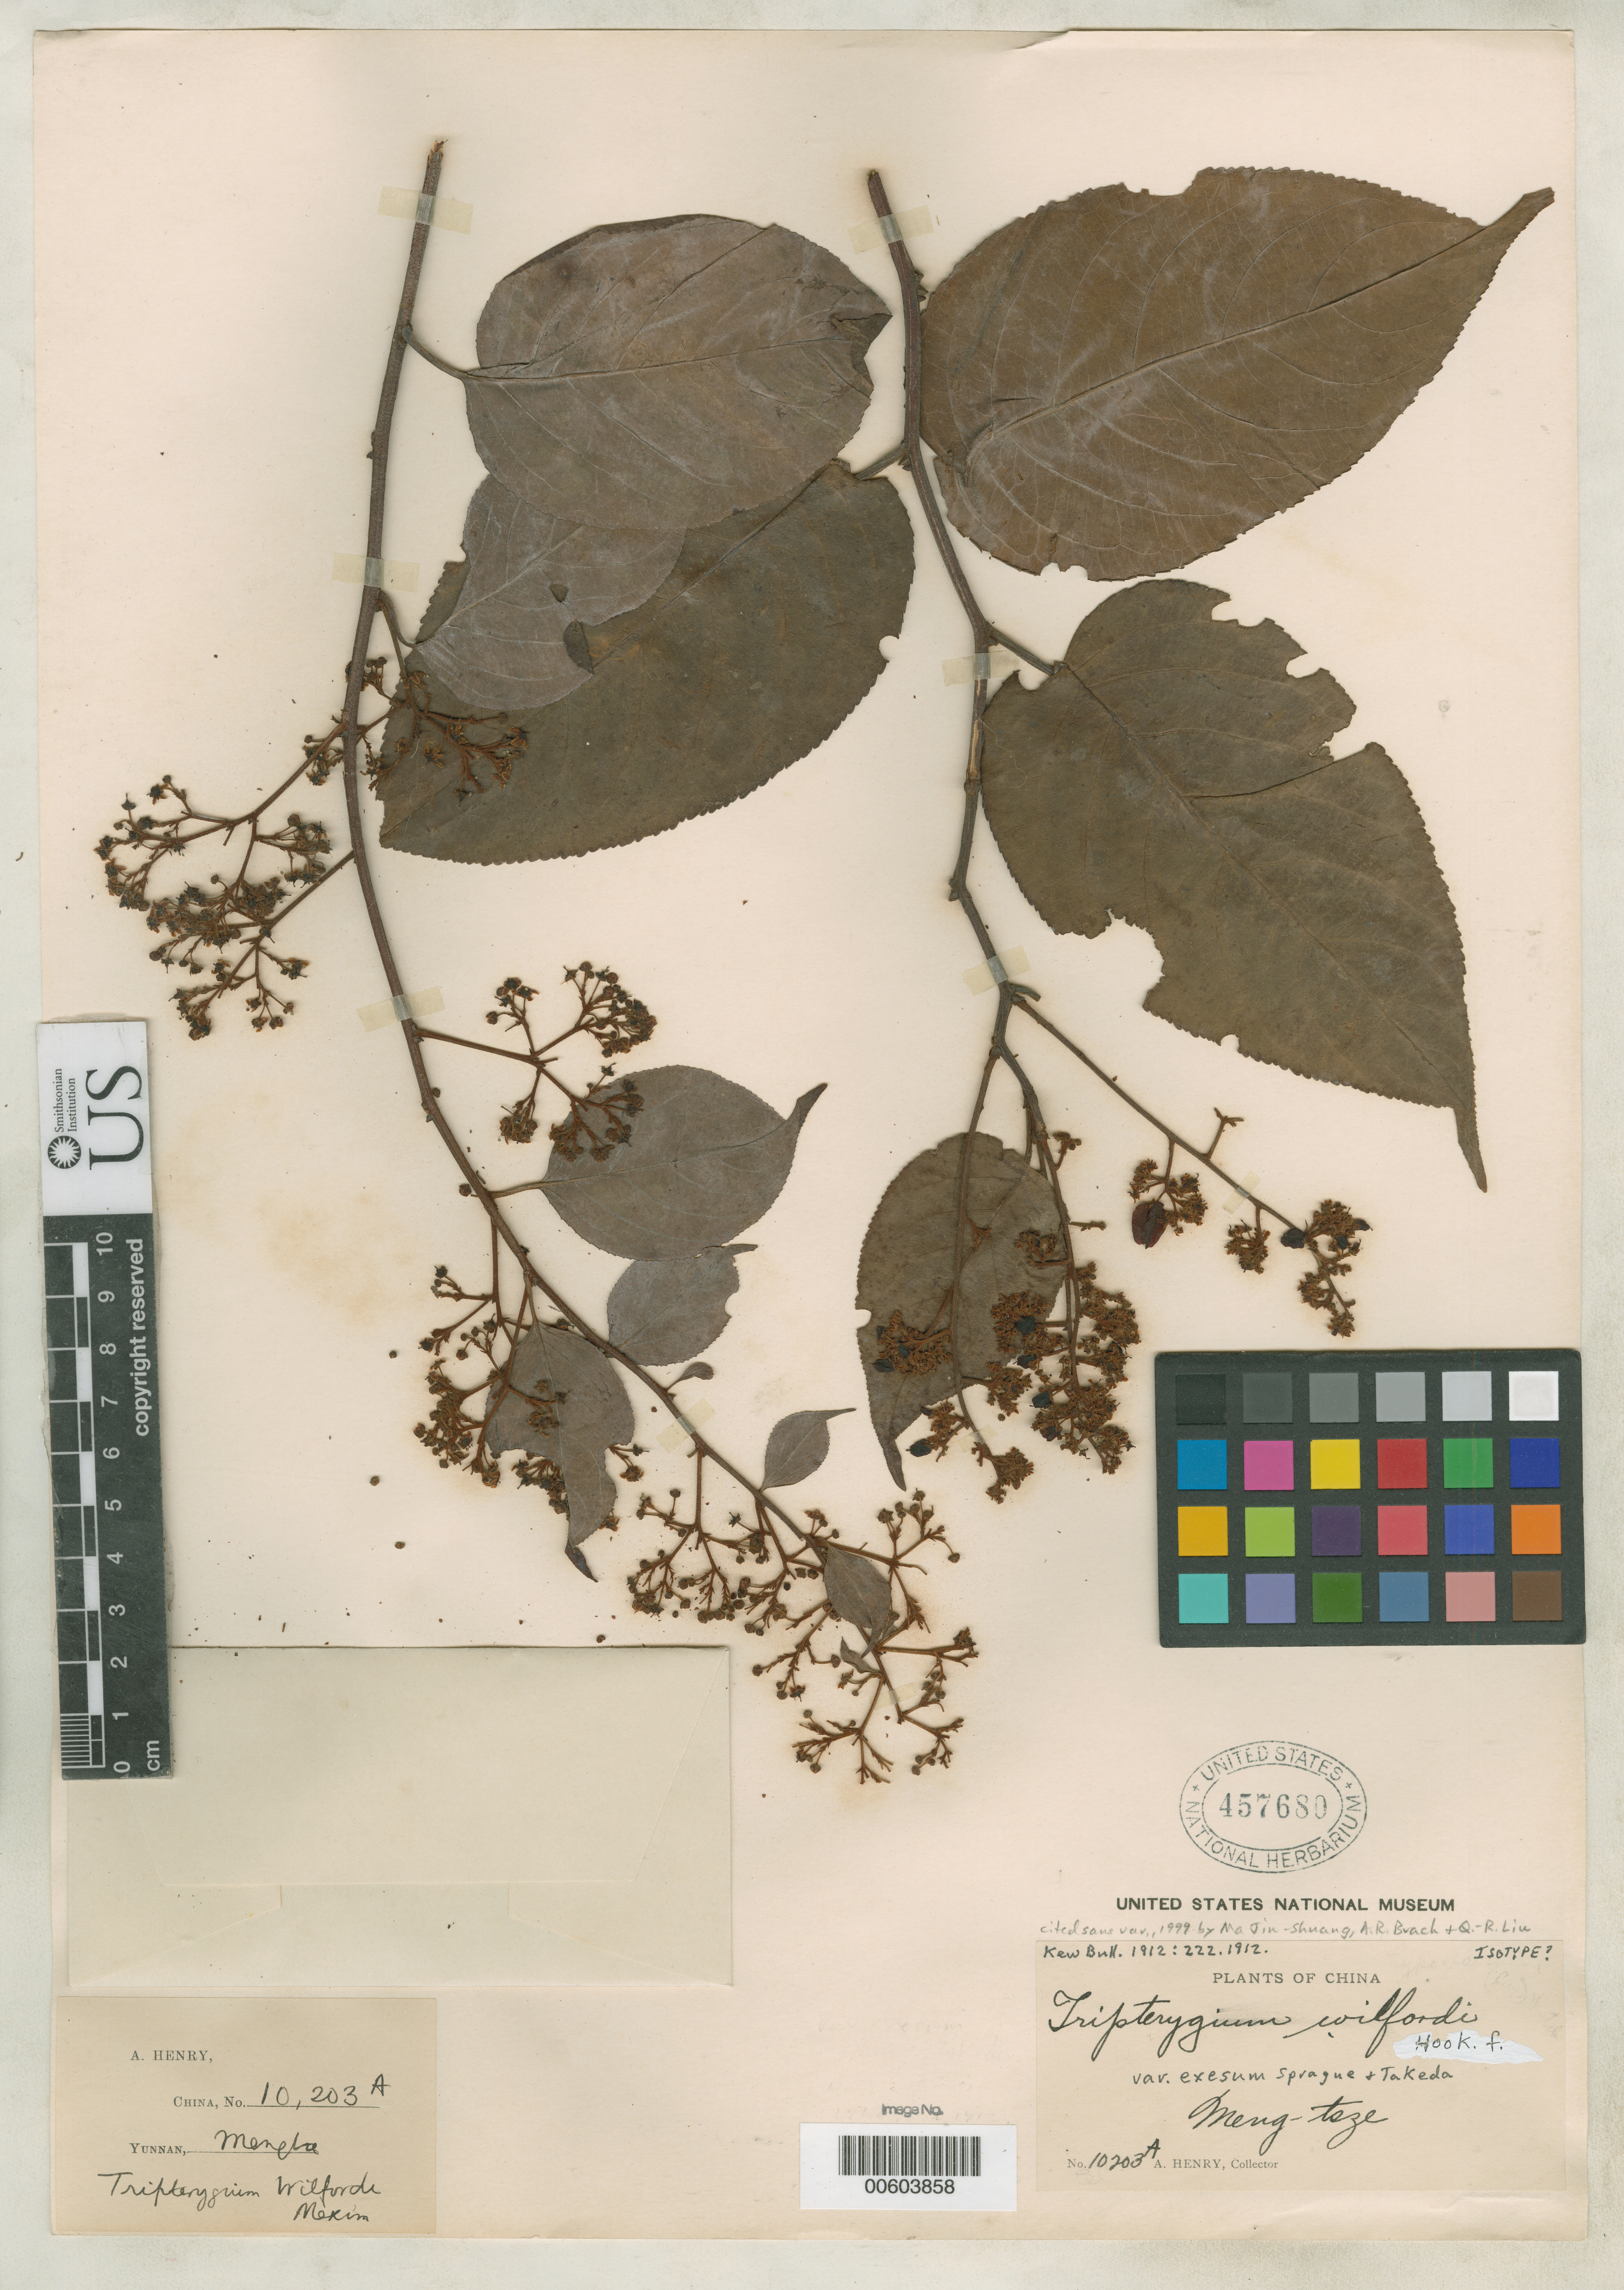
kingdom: Plantae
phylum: Tracheophyta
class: Magnoliopsida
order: Celastrales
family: Celastraceae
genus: Tripterygium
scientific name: Tripterygium wilfordi var. exesum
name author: Sprague & Takeda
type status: Possible Isotype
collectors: A. Henry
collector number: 10203 A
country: China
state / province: Yunnan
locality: Meng-tsze.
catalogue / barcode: US 457680